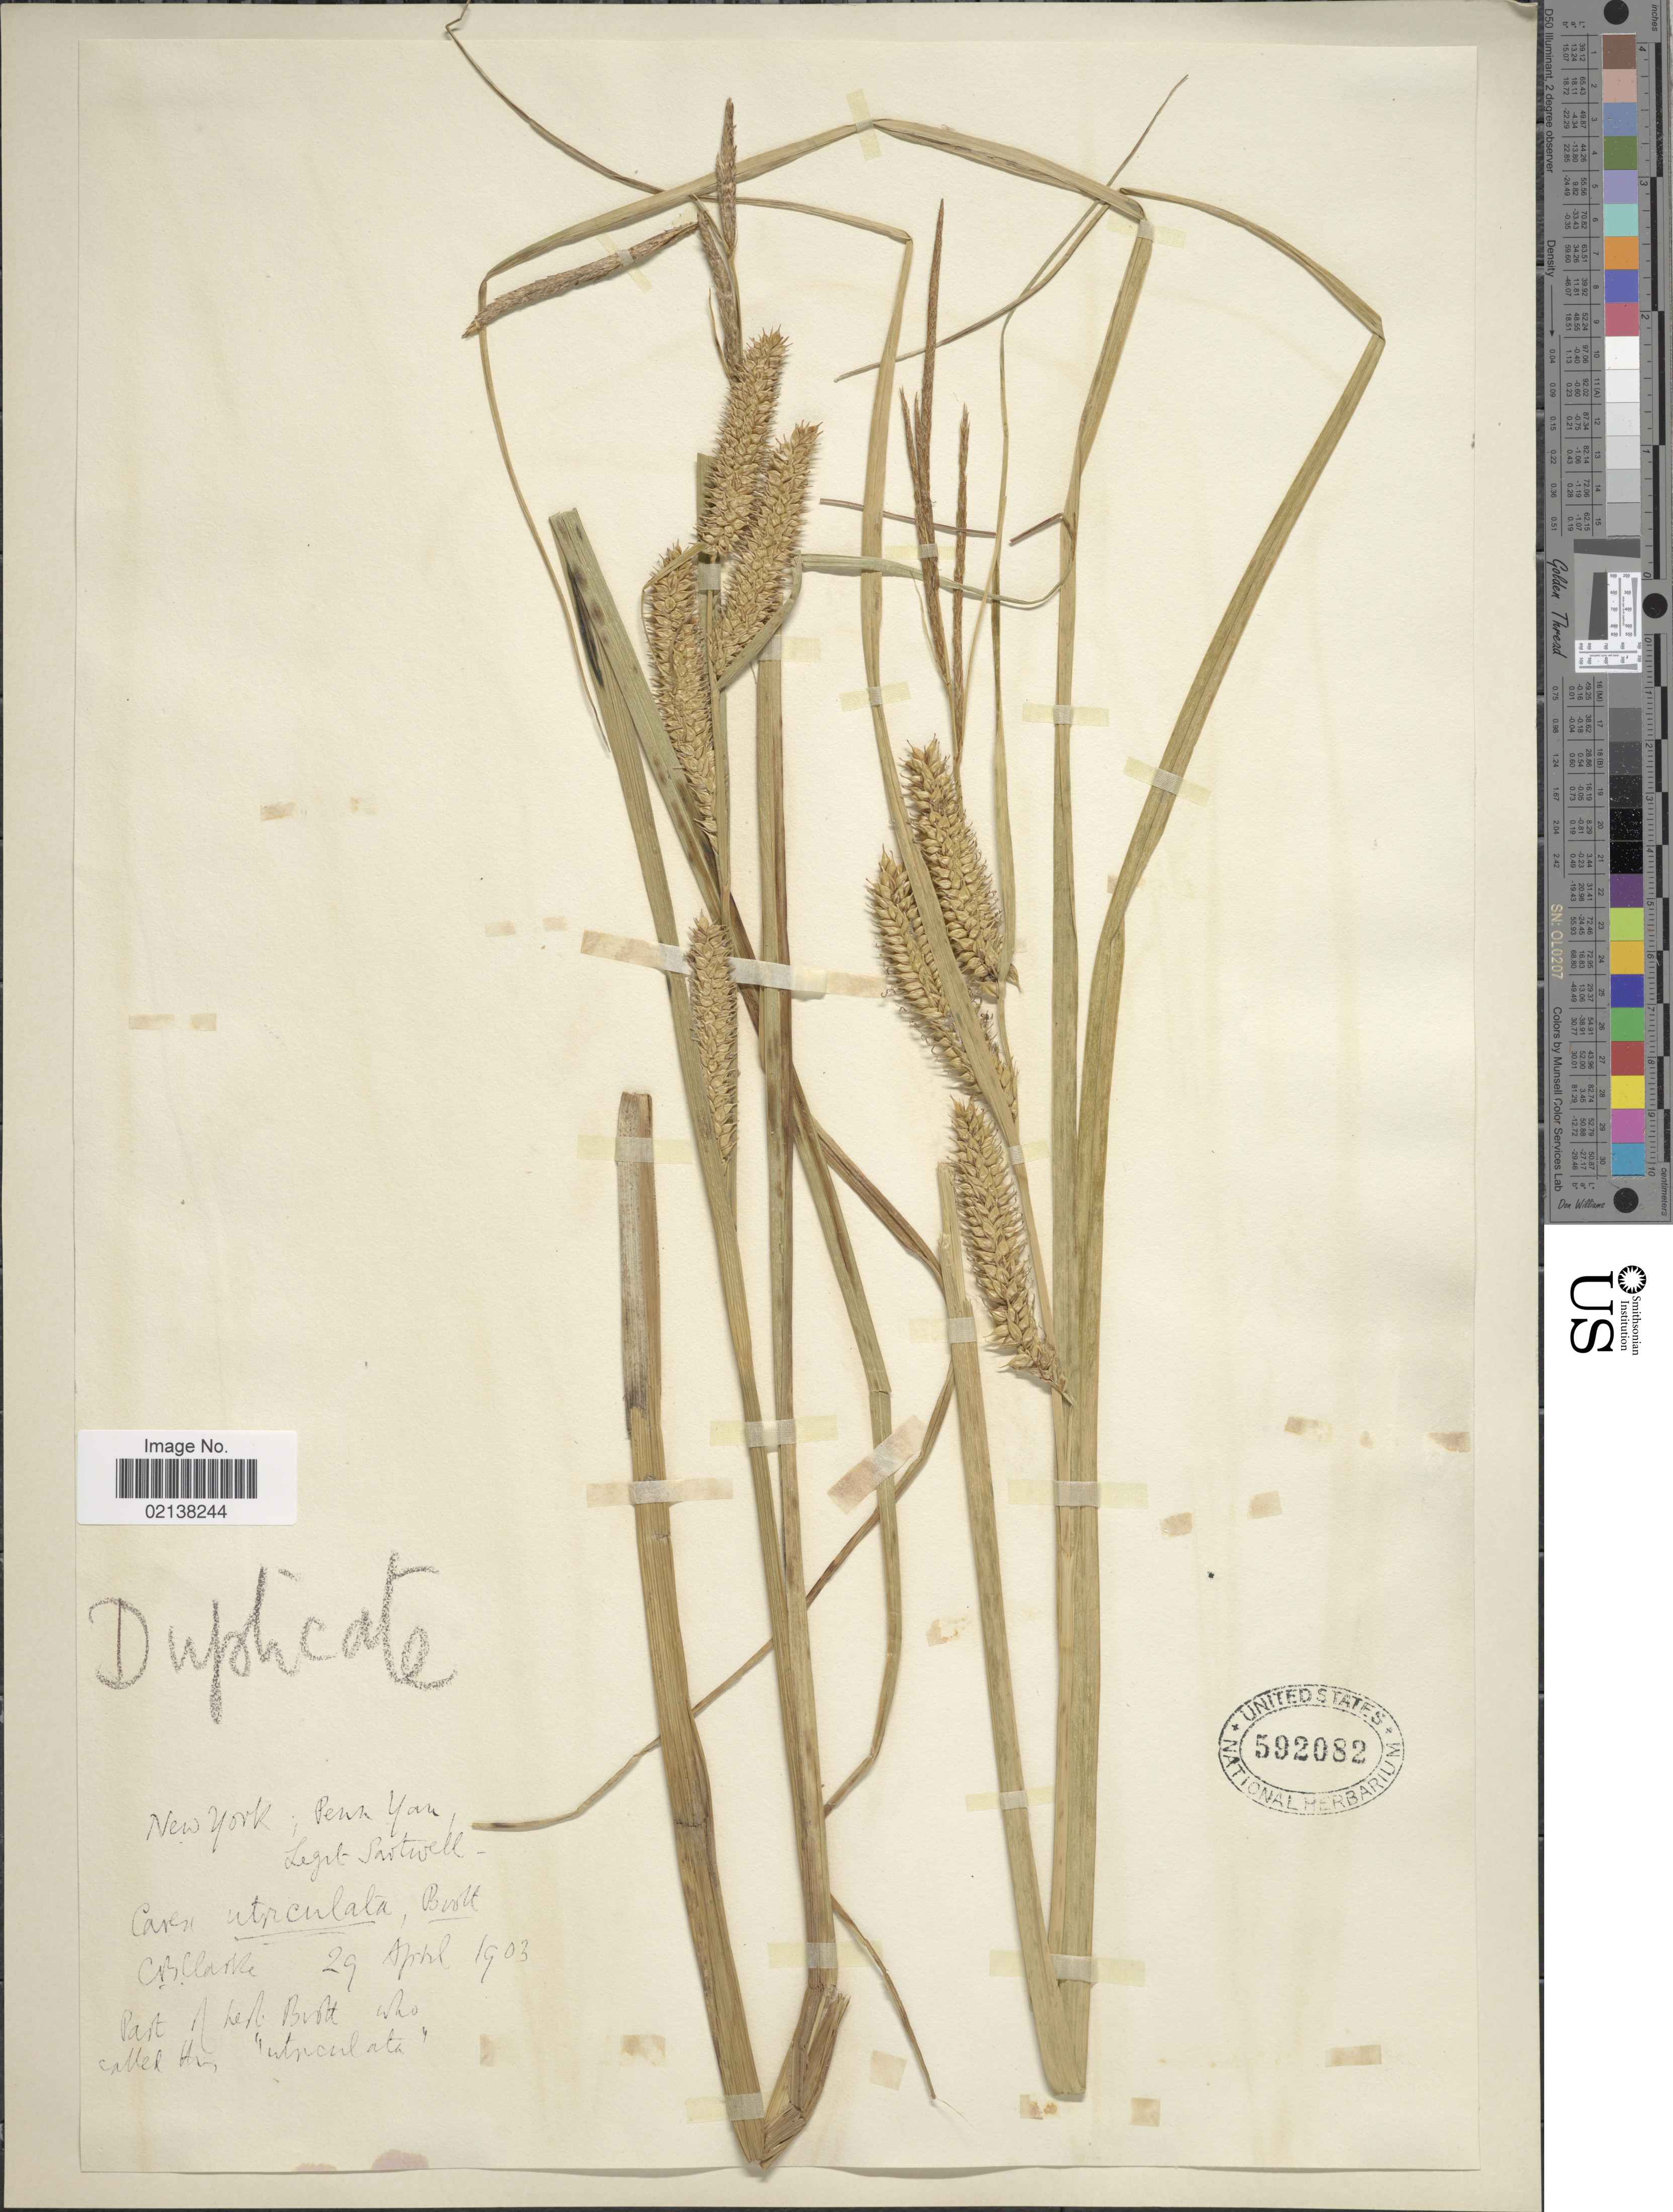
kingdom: Plantae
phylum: Tracheophyta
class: Liliopsida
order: Poales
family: Cyperaceae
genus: Carex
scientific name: Carex utriculata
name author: Boott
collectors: Sartwell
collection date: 1903-04-29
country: United States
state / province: New York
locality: Penn Yan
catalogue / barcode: US 592082